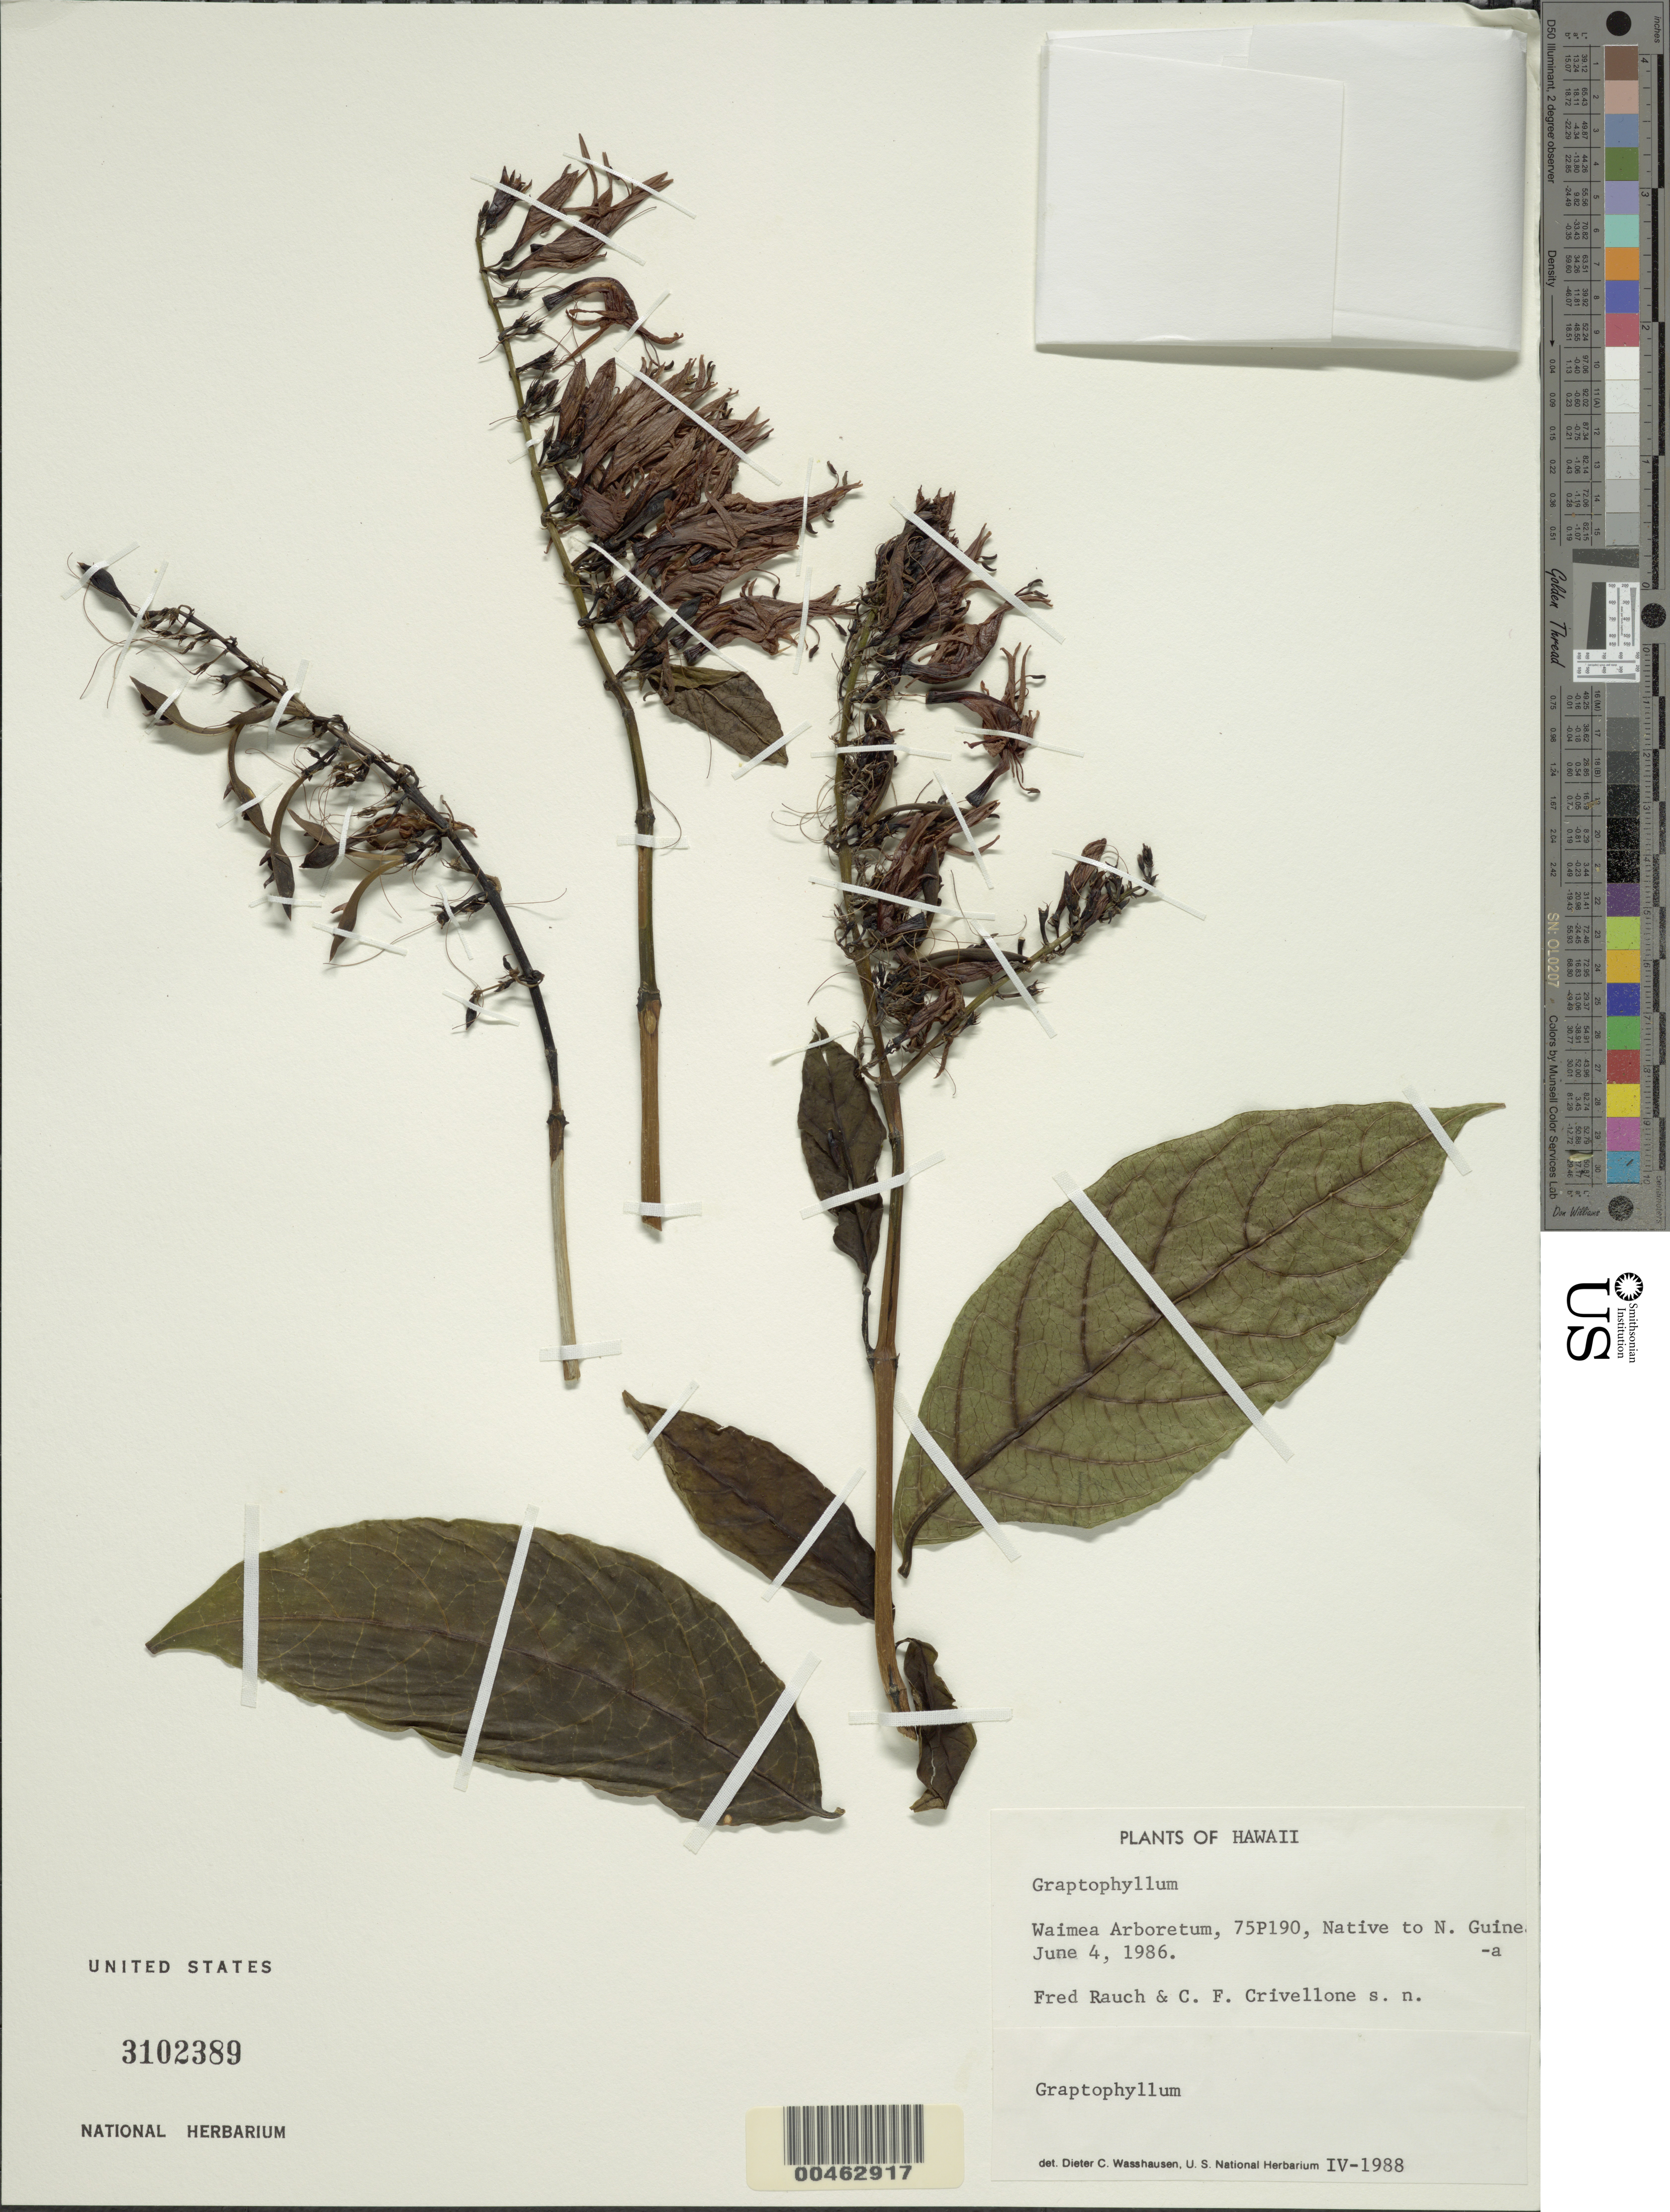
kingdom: Plantae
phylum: Tracheophyta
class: Magnoliopsida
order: Lamiales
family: Acanthaceae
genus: Graptophyllum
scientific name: Graptophyllum sp.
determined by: Wasshausen, Dieter C., (BOT), Smithsonian Institution - National Museum of Natural History (UNITED STATES)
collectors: F. Rauch & C. Crivellone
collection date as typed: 4 Jun 1986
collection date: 1986-06-04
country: United States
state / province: Hawaii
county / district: Honolulu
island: Oahu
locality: Waimea Arboretum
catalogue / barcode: US 3102389